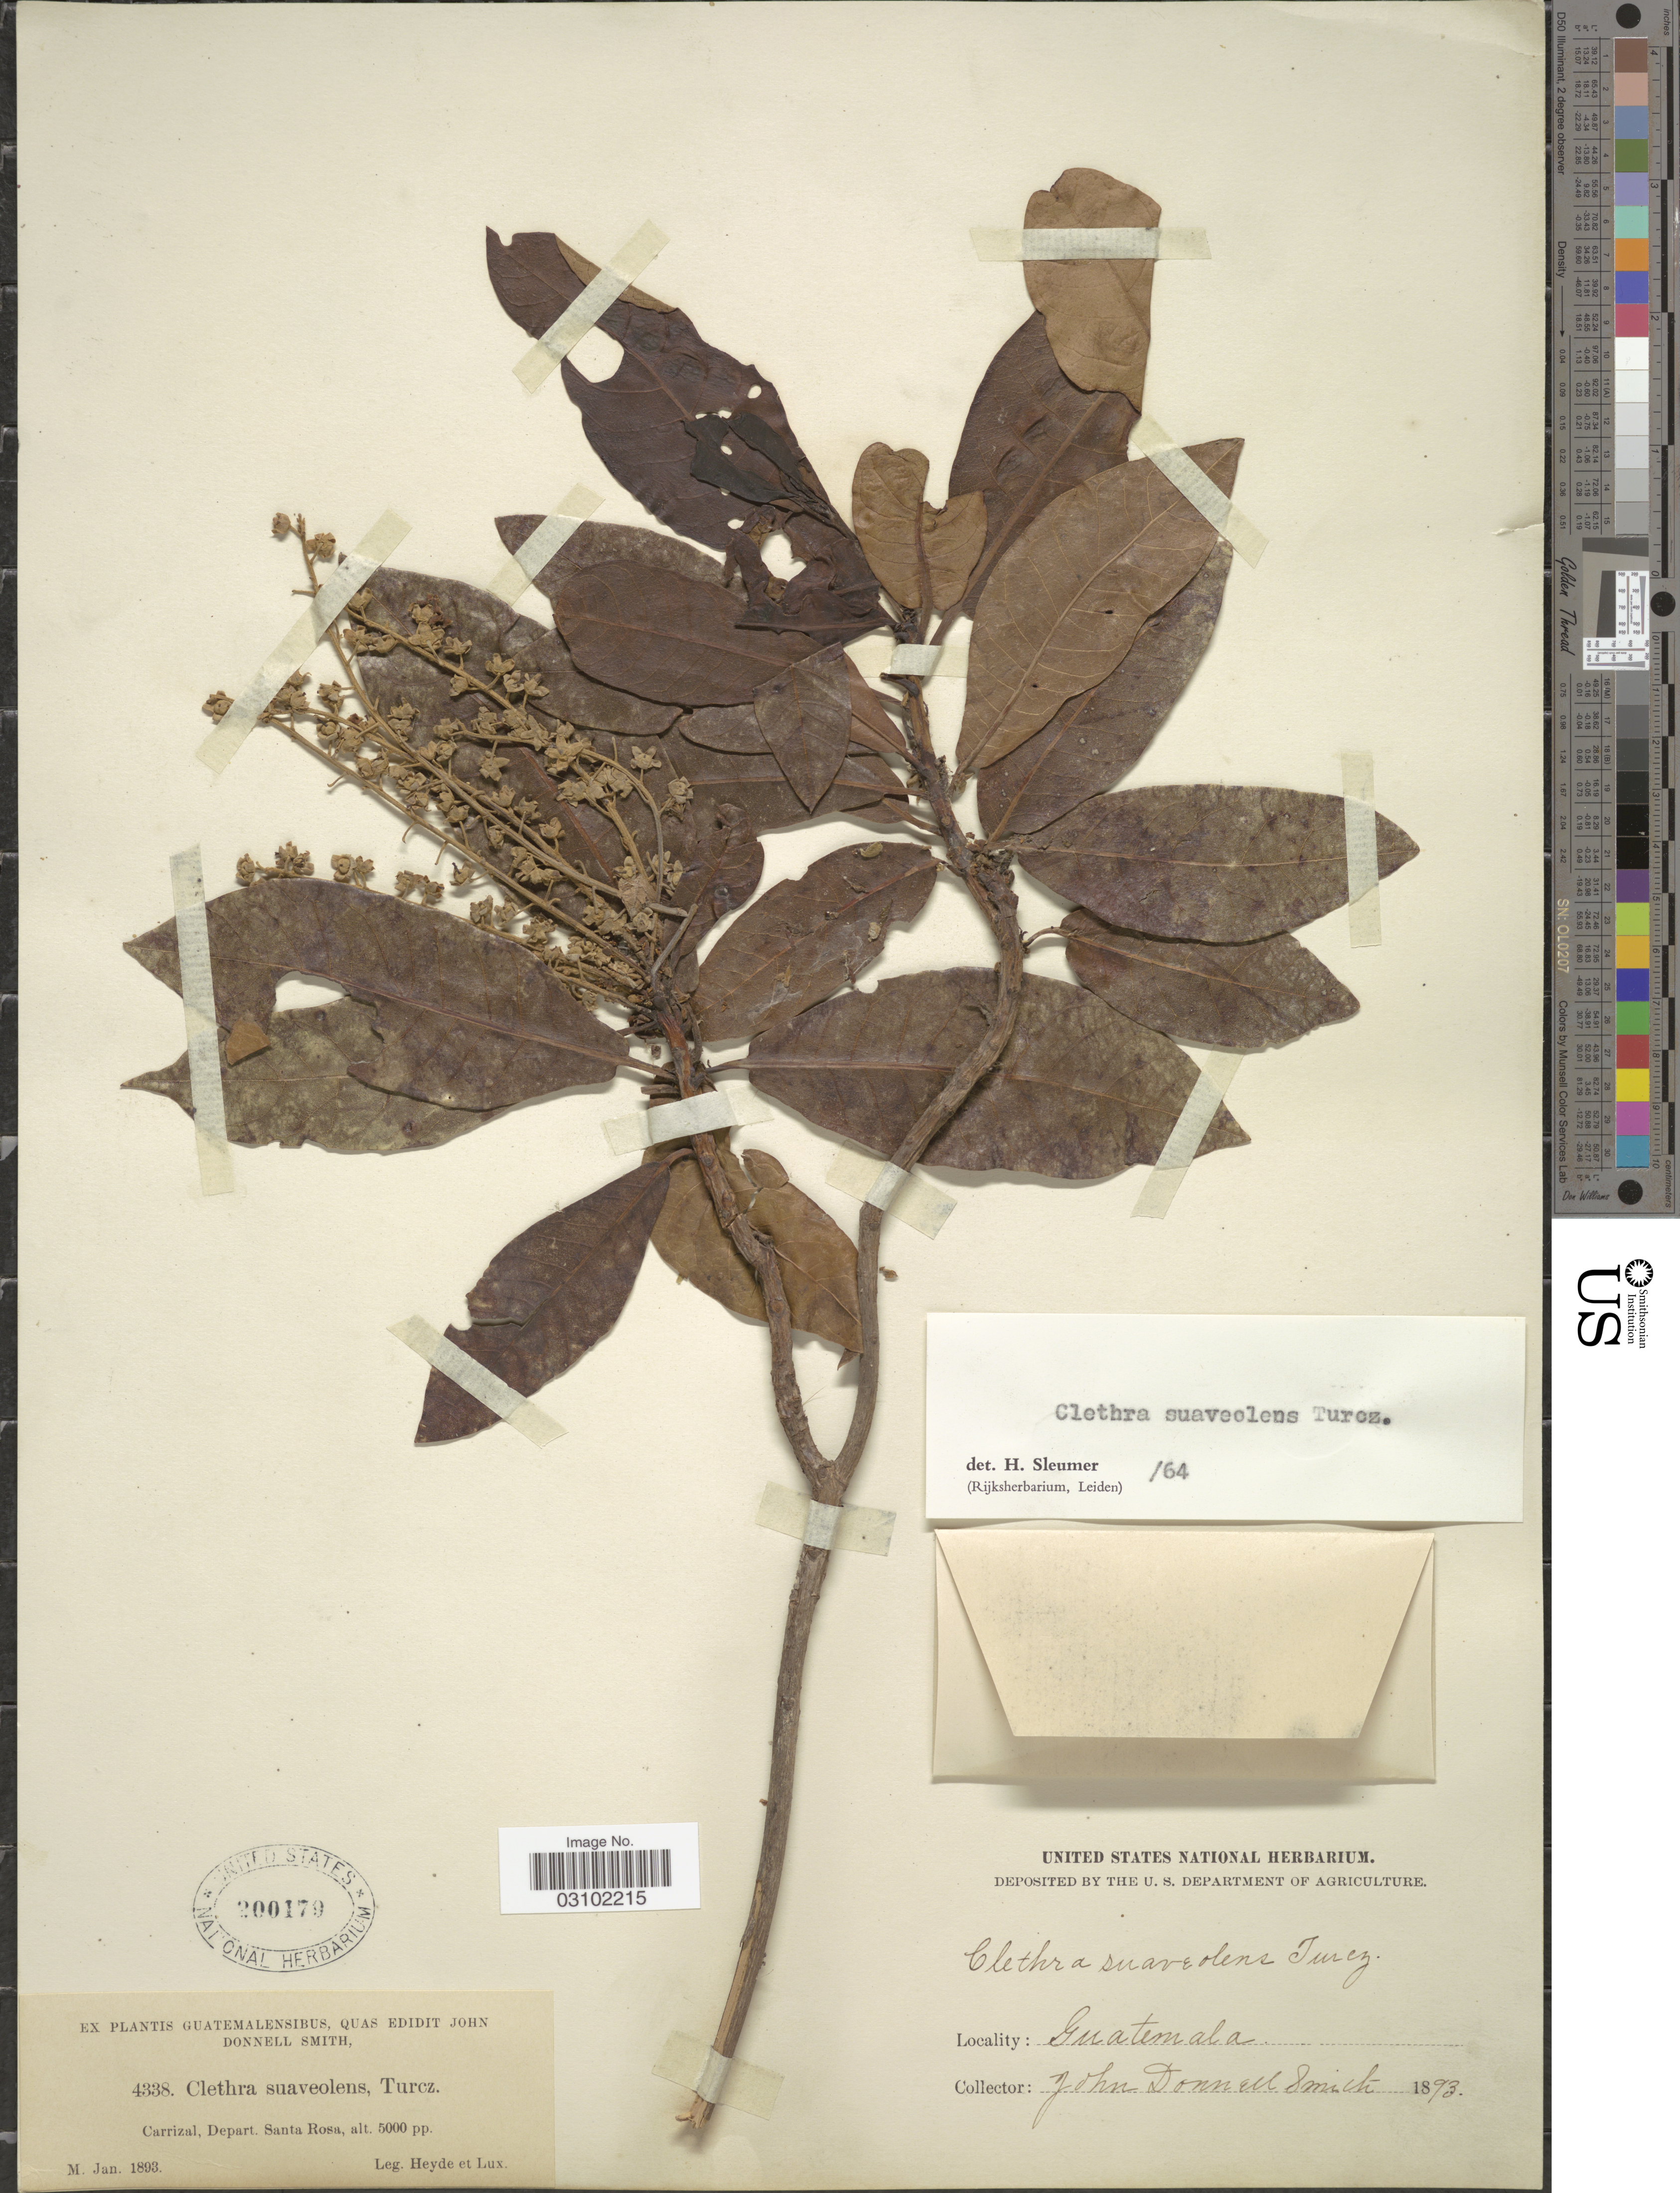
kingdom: Plantae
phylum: Tracheophyta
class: Magnoliopsida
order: Ericales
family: Clethraceae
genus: Clethra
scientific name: Clethra suaveolens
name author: Turcz.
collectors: Heyde, Lux & J. Donnell Smith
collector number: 4338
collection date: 1893-01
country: Guatemala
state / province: Santa Rosa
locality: Carrizal, Depart. Santa Rosa.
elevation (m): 1524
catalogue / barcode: US 200179